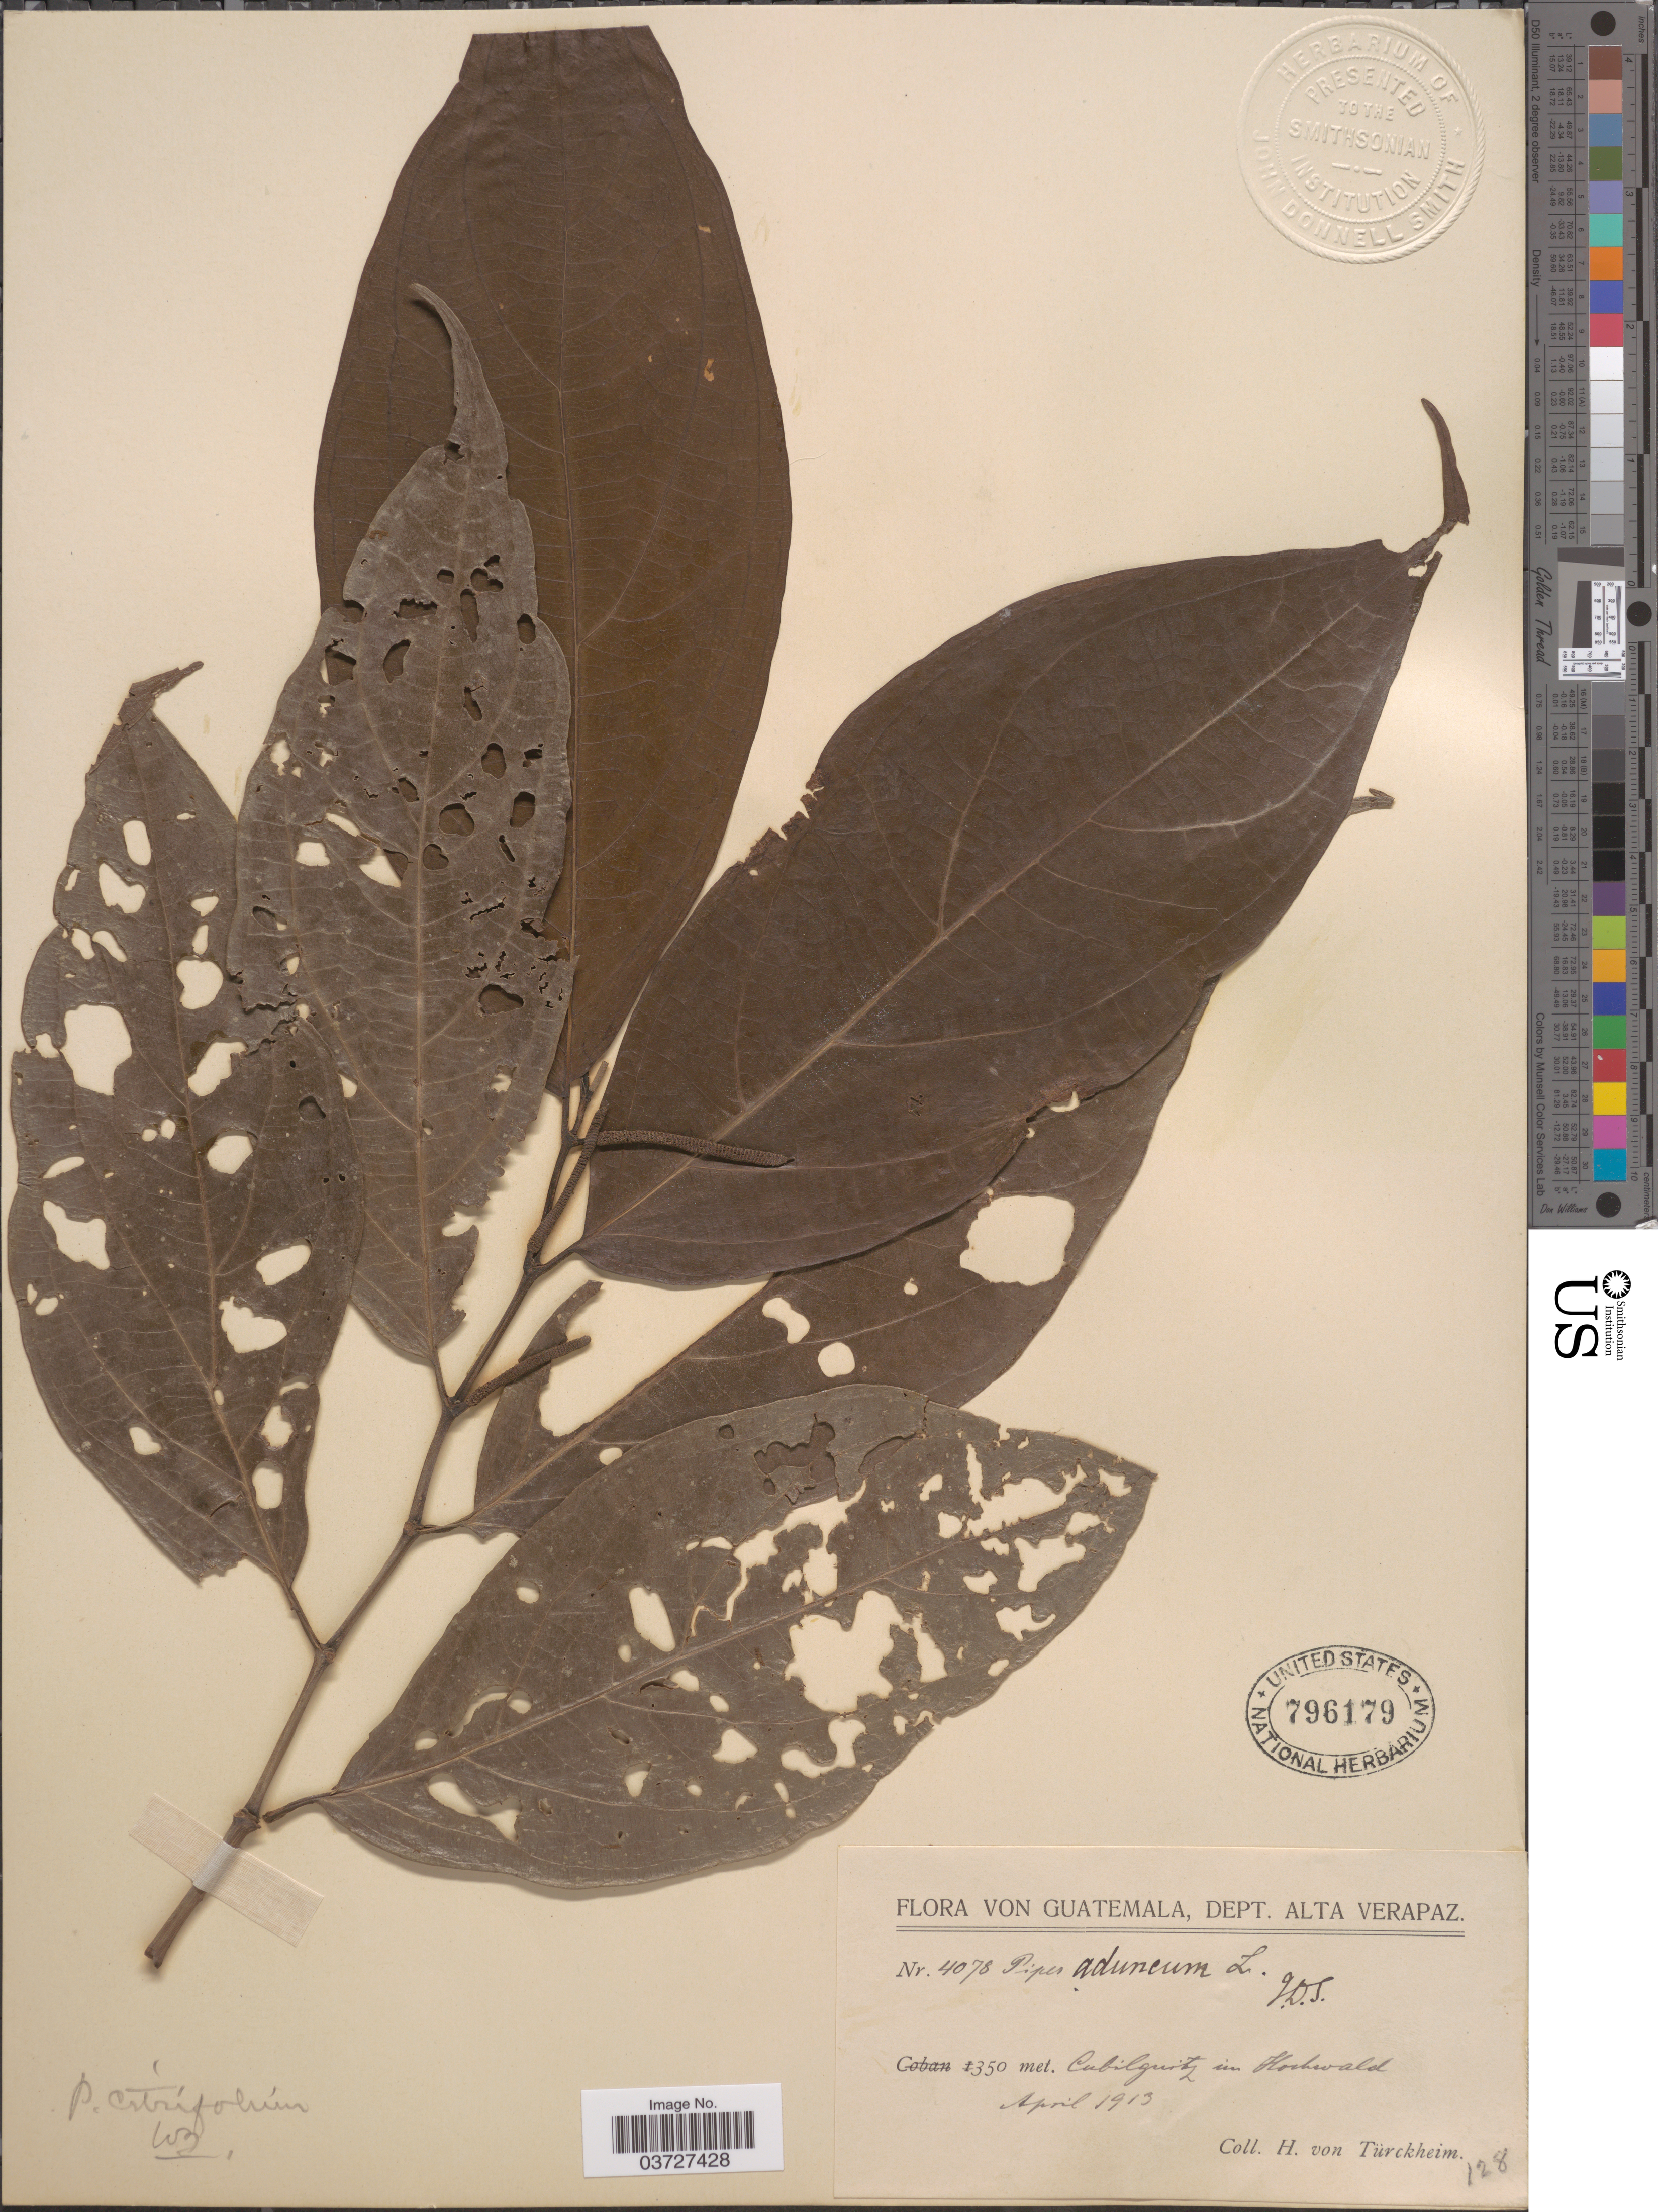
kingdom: Plantae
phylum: Tracheophyta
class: Magnoliopsida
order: Piperales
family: Piperaceae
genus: Piper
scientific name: Piper citrifolium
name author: Lam.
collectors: H. von Türckheim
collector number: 4078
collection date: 1913-04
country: Guatemala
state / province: Alta Verapaz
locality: Dept. Alta Verapaz. Cubilquitz im Hochwald.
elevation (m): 350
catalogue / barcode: US 796179